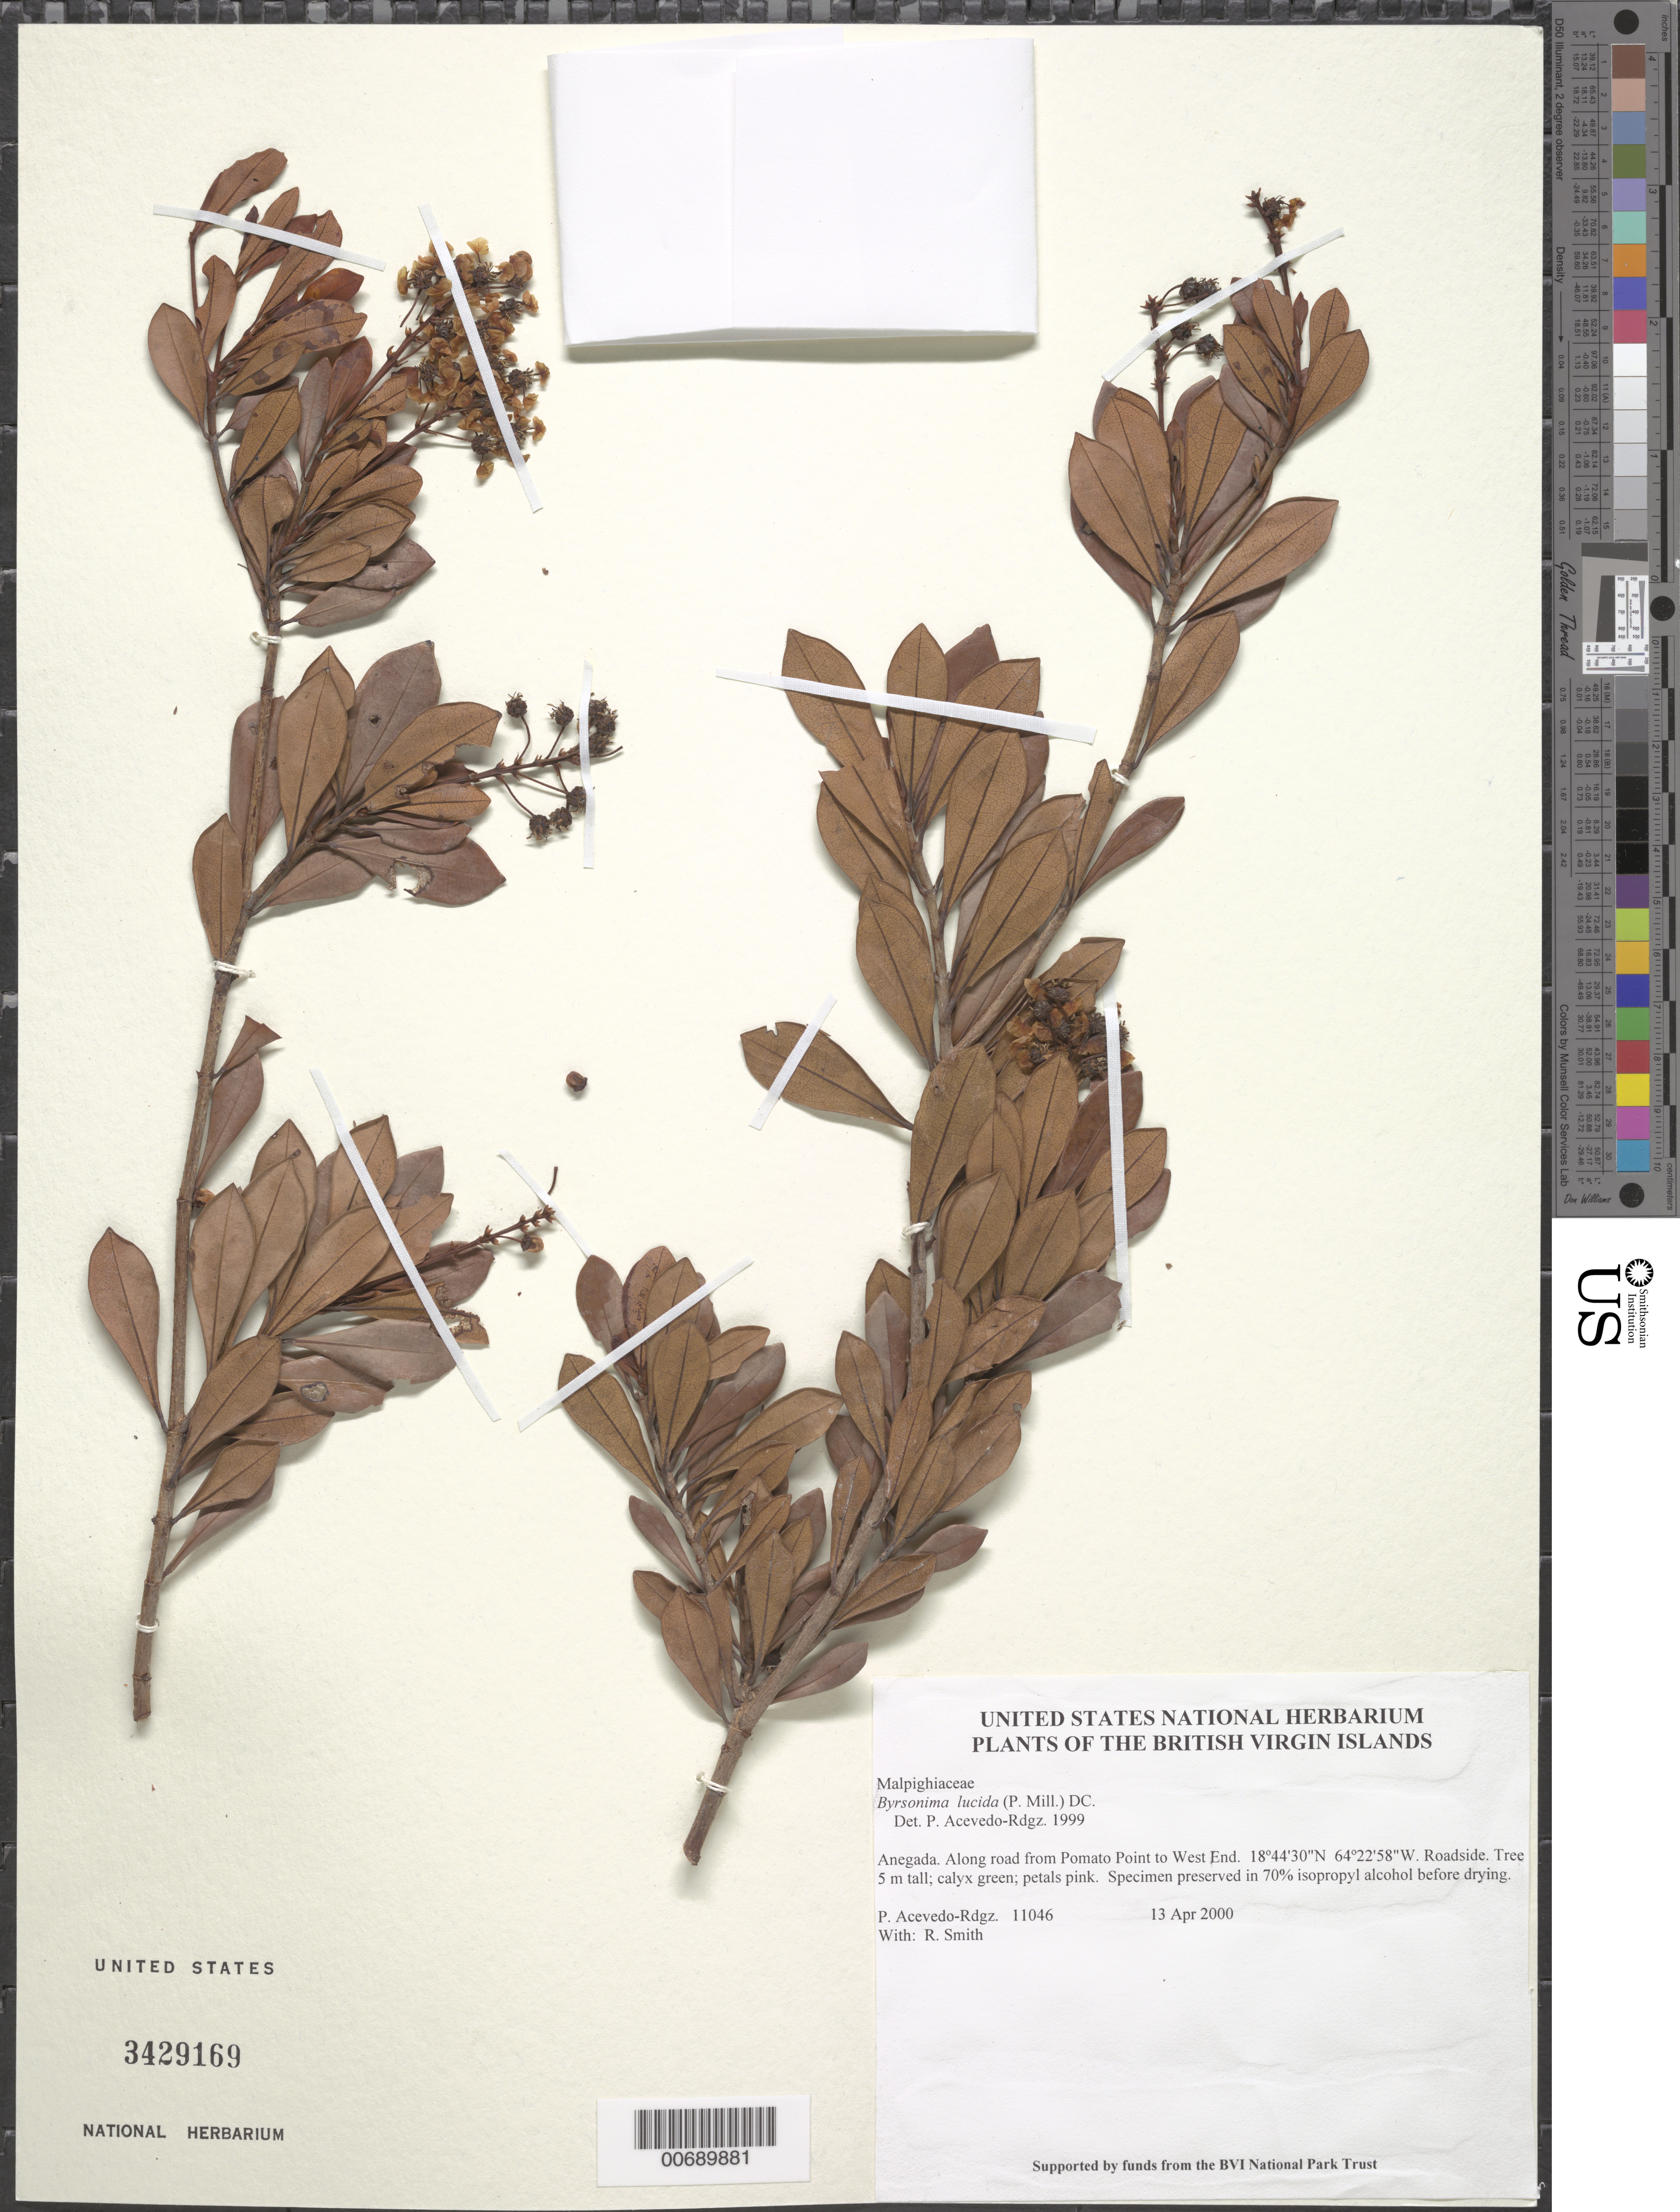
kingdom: Plantae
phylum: Tracheophyta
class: Magnoliopsida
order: Malpighiales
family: Malpighiaceae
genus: Byrsonima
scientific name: Byrsonima lucida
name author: (Mill.) DC.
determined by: Acevedo-Rodríguez, P., (BOT), Smithsonian Institution - National Museum of Natural History (UNITED STATES)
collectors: P. Acevedo-Rodr. & R. Smith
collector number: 11046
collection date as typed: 13 Apr 2000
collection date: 2000-04-13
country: British Virgin Islands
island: Anegada I.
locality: Along road from Pomato Point to West End.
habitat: Roadside.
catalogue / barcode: US 3429169